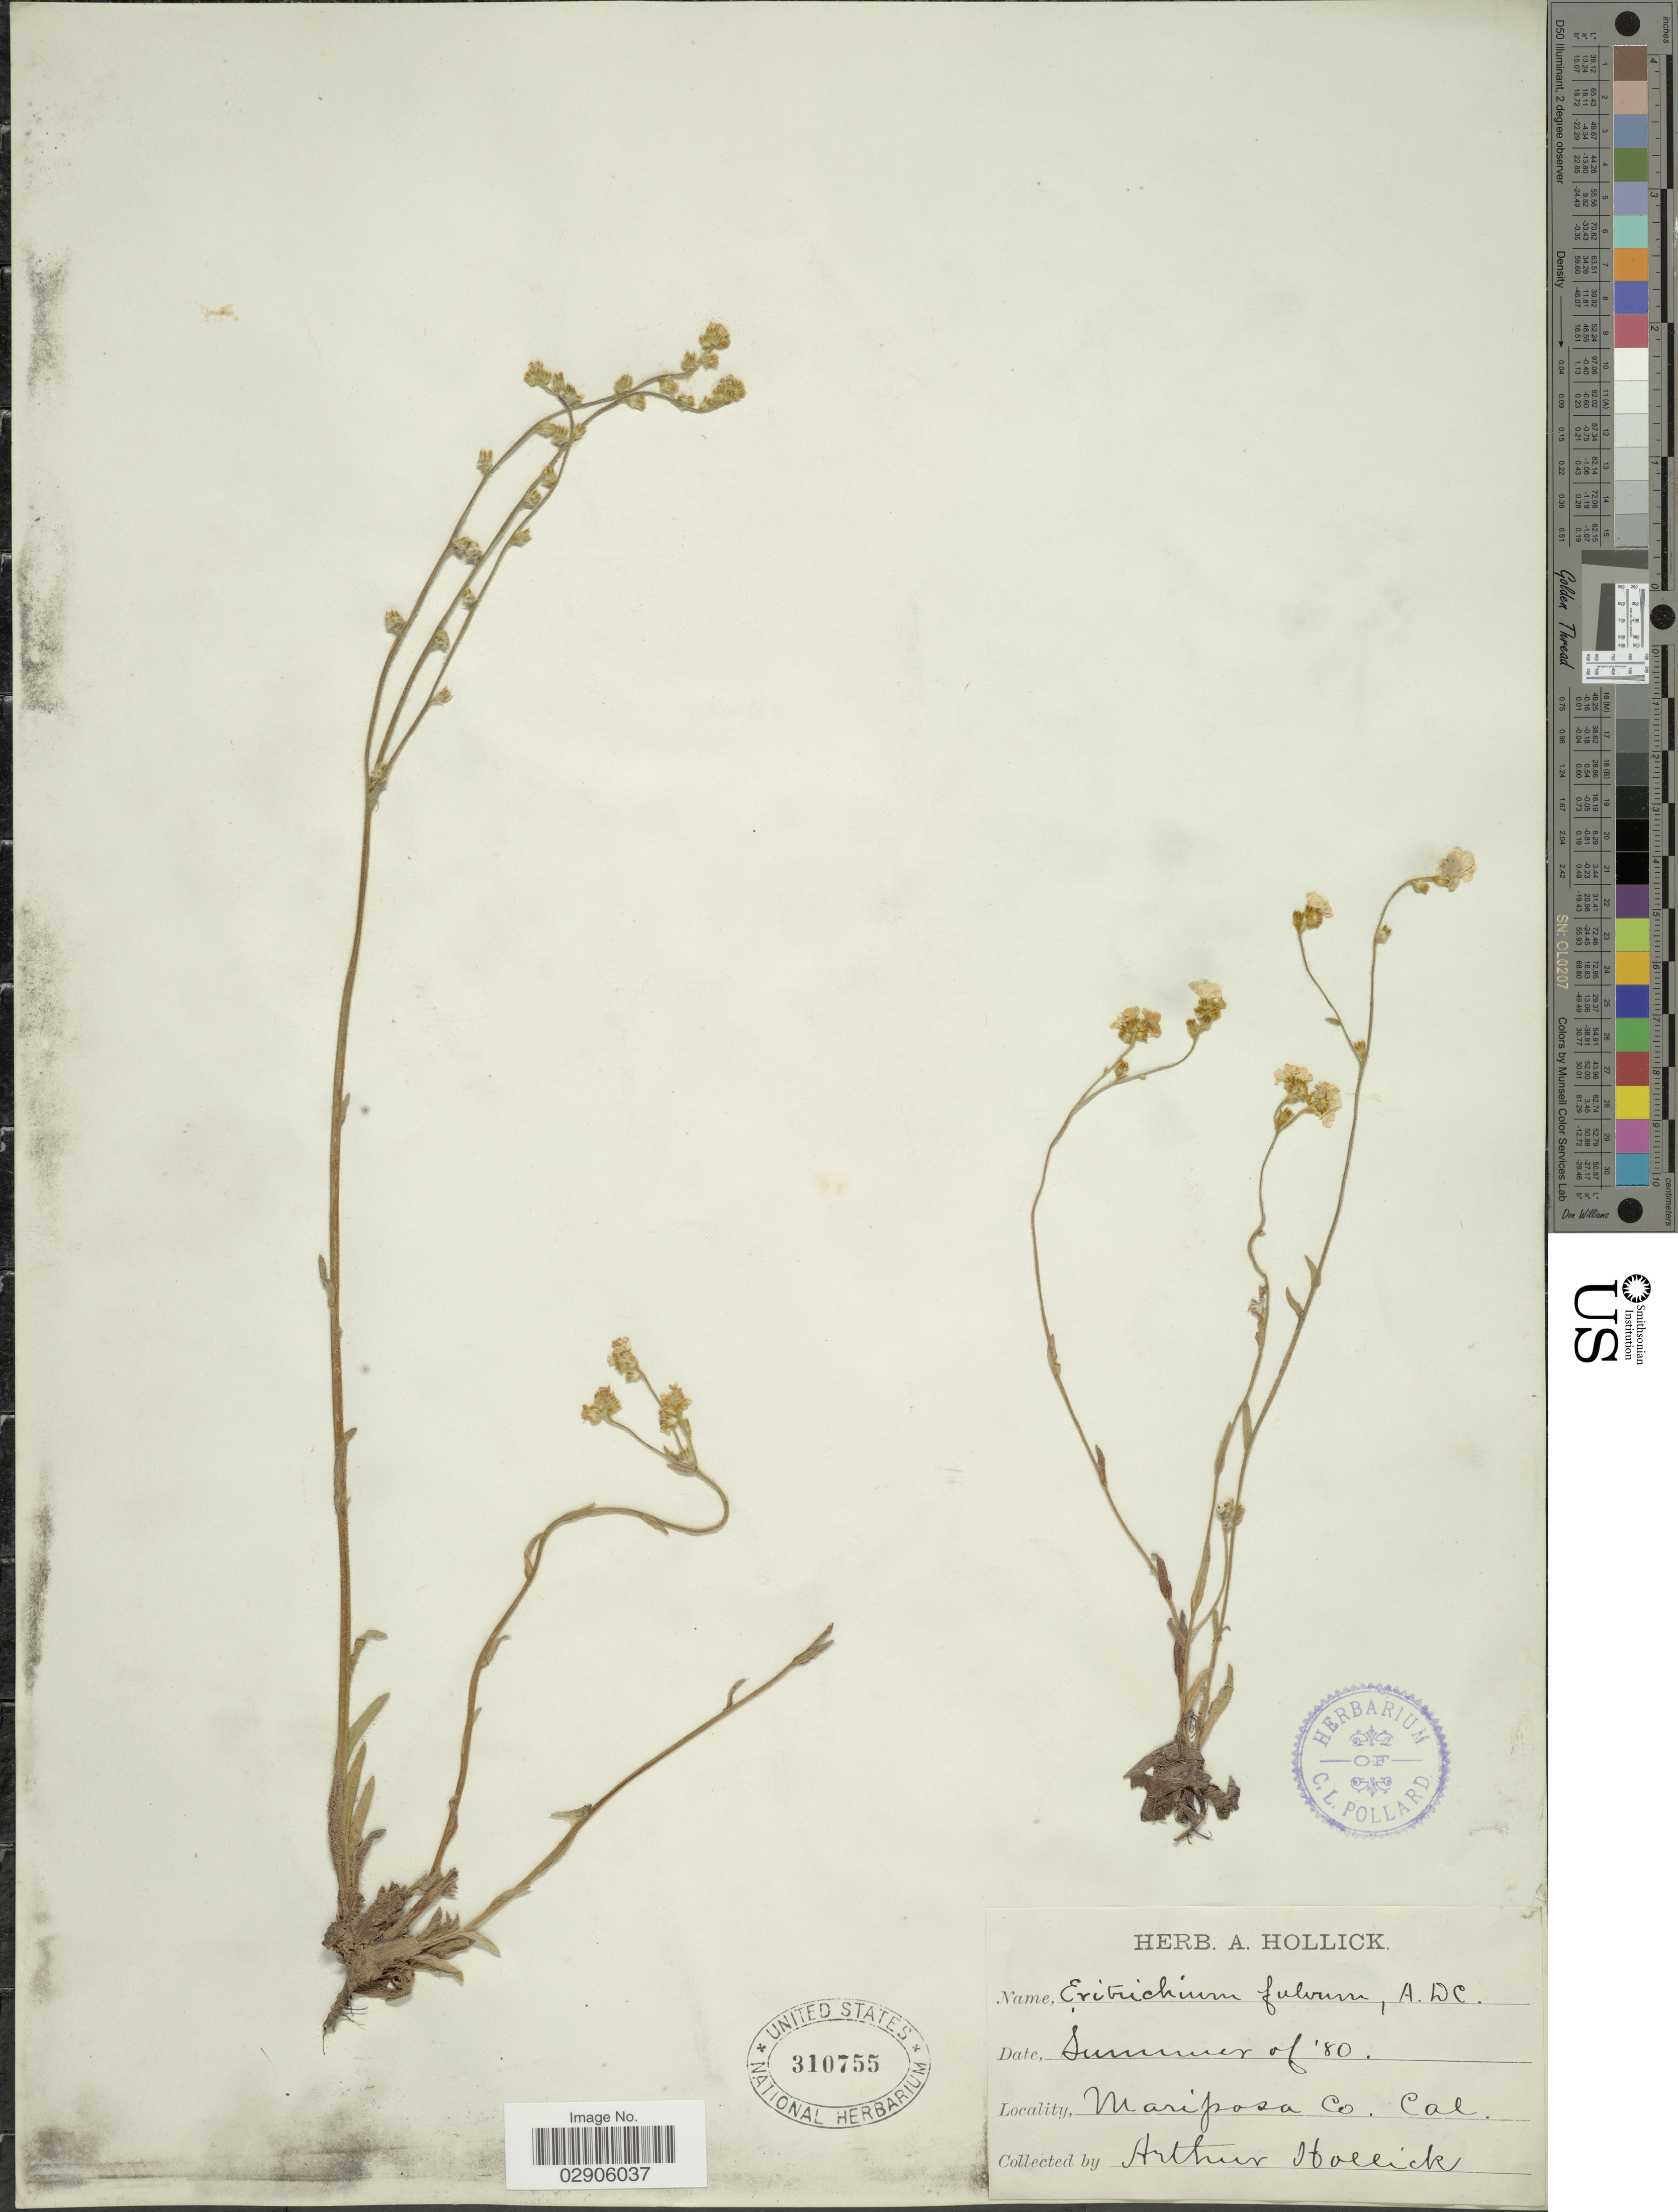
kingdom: Plantae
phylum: Tracheophyta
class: Magnoliopsida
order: Boraginales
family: Boraginaceae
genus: Plagiobothrys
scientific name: Plagiobothrys sp.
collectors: A. Hollick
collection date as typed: summer of '80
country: United States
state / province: California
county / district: Mariposa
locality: Mariposa Co., Cal.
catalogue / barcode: US 310755